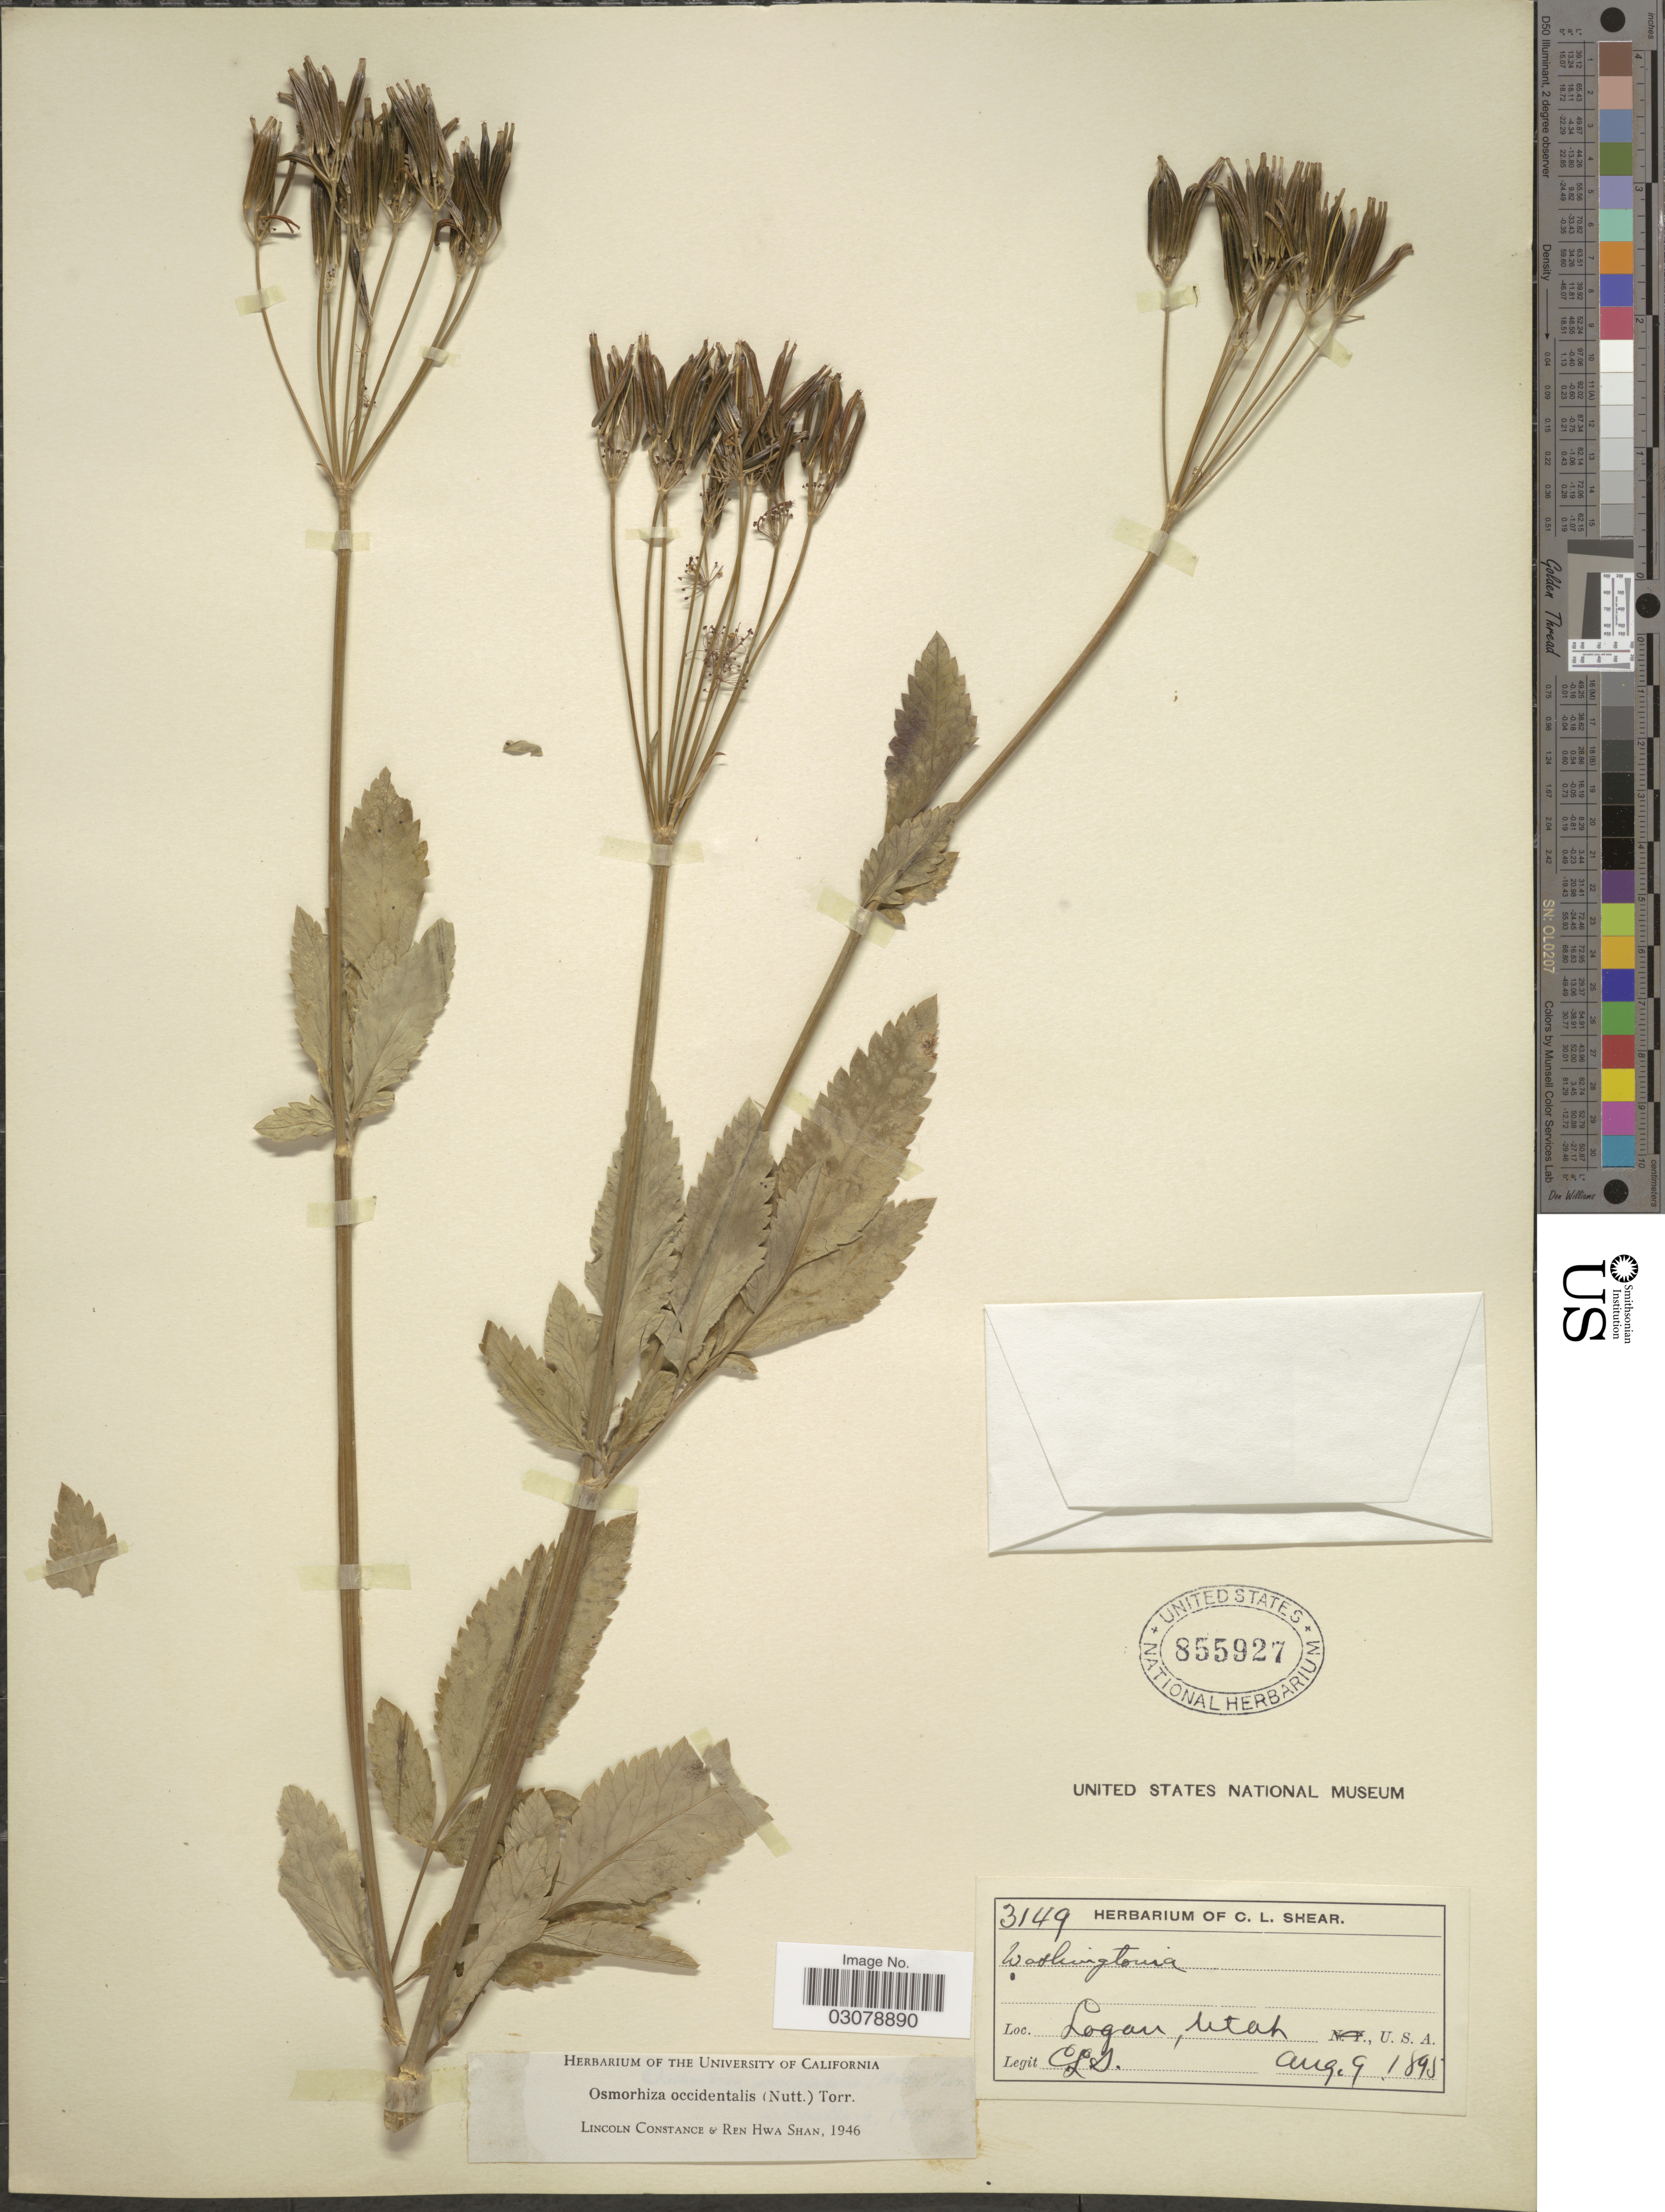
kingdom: Plantae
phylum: Tracheophyta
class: Magnoliopsida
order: Apiales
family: Apiaceae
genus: Osmorhiza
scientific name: Osmorhiza occidentalis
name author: (Nutt.) Torr.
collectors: C. L. Shear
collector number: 3149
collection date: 1895-08-09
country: United States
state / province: Utah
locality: Logan, Utah.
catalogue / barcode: US 855927